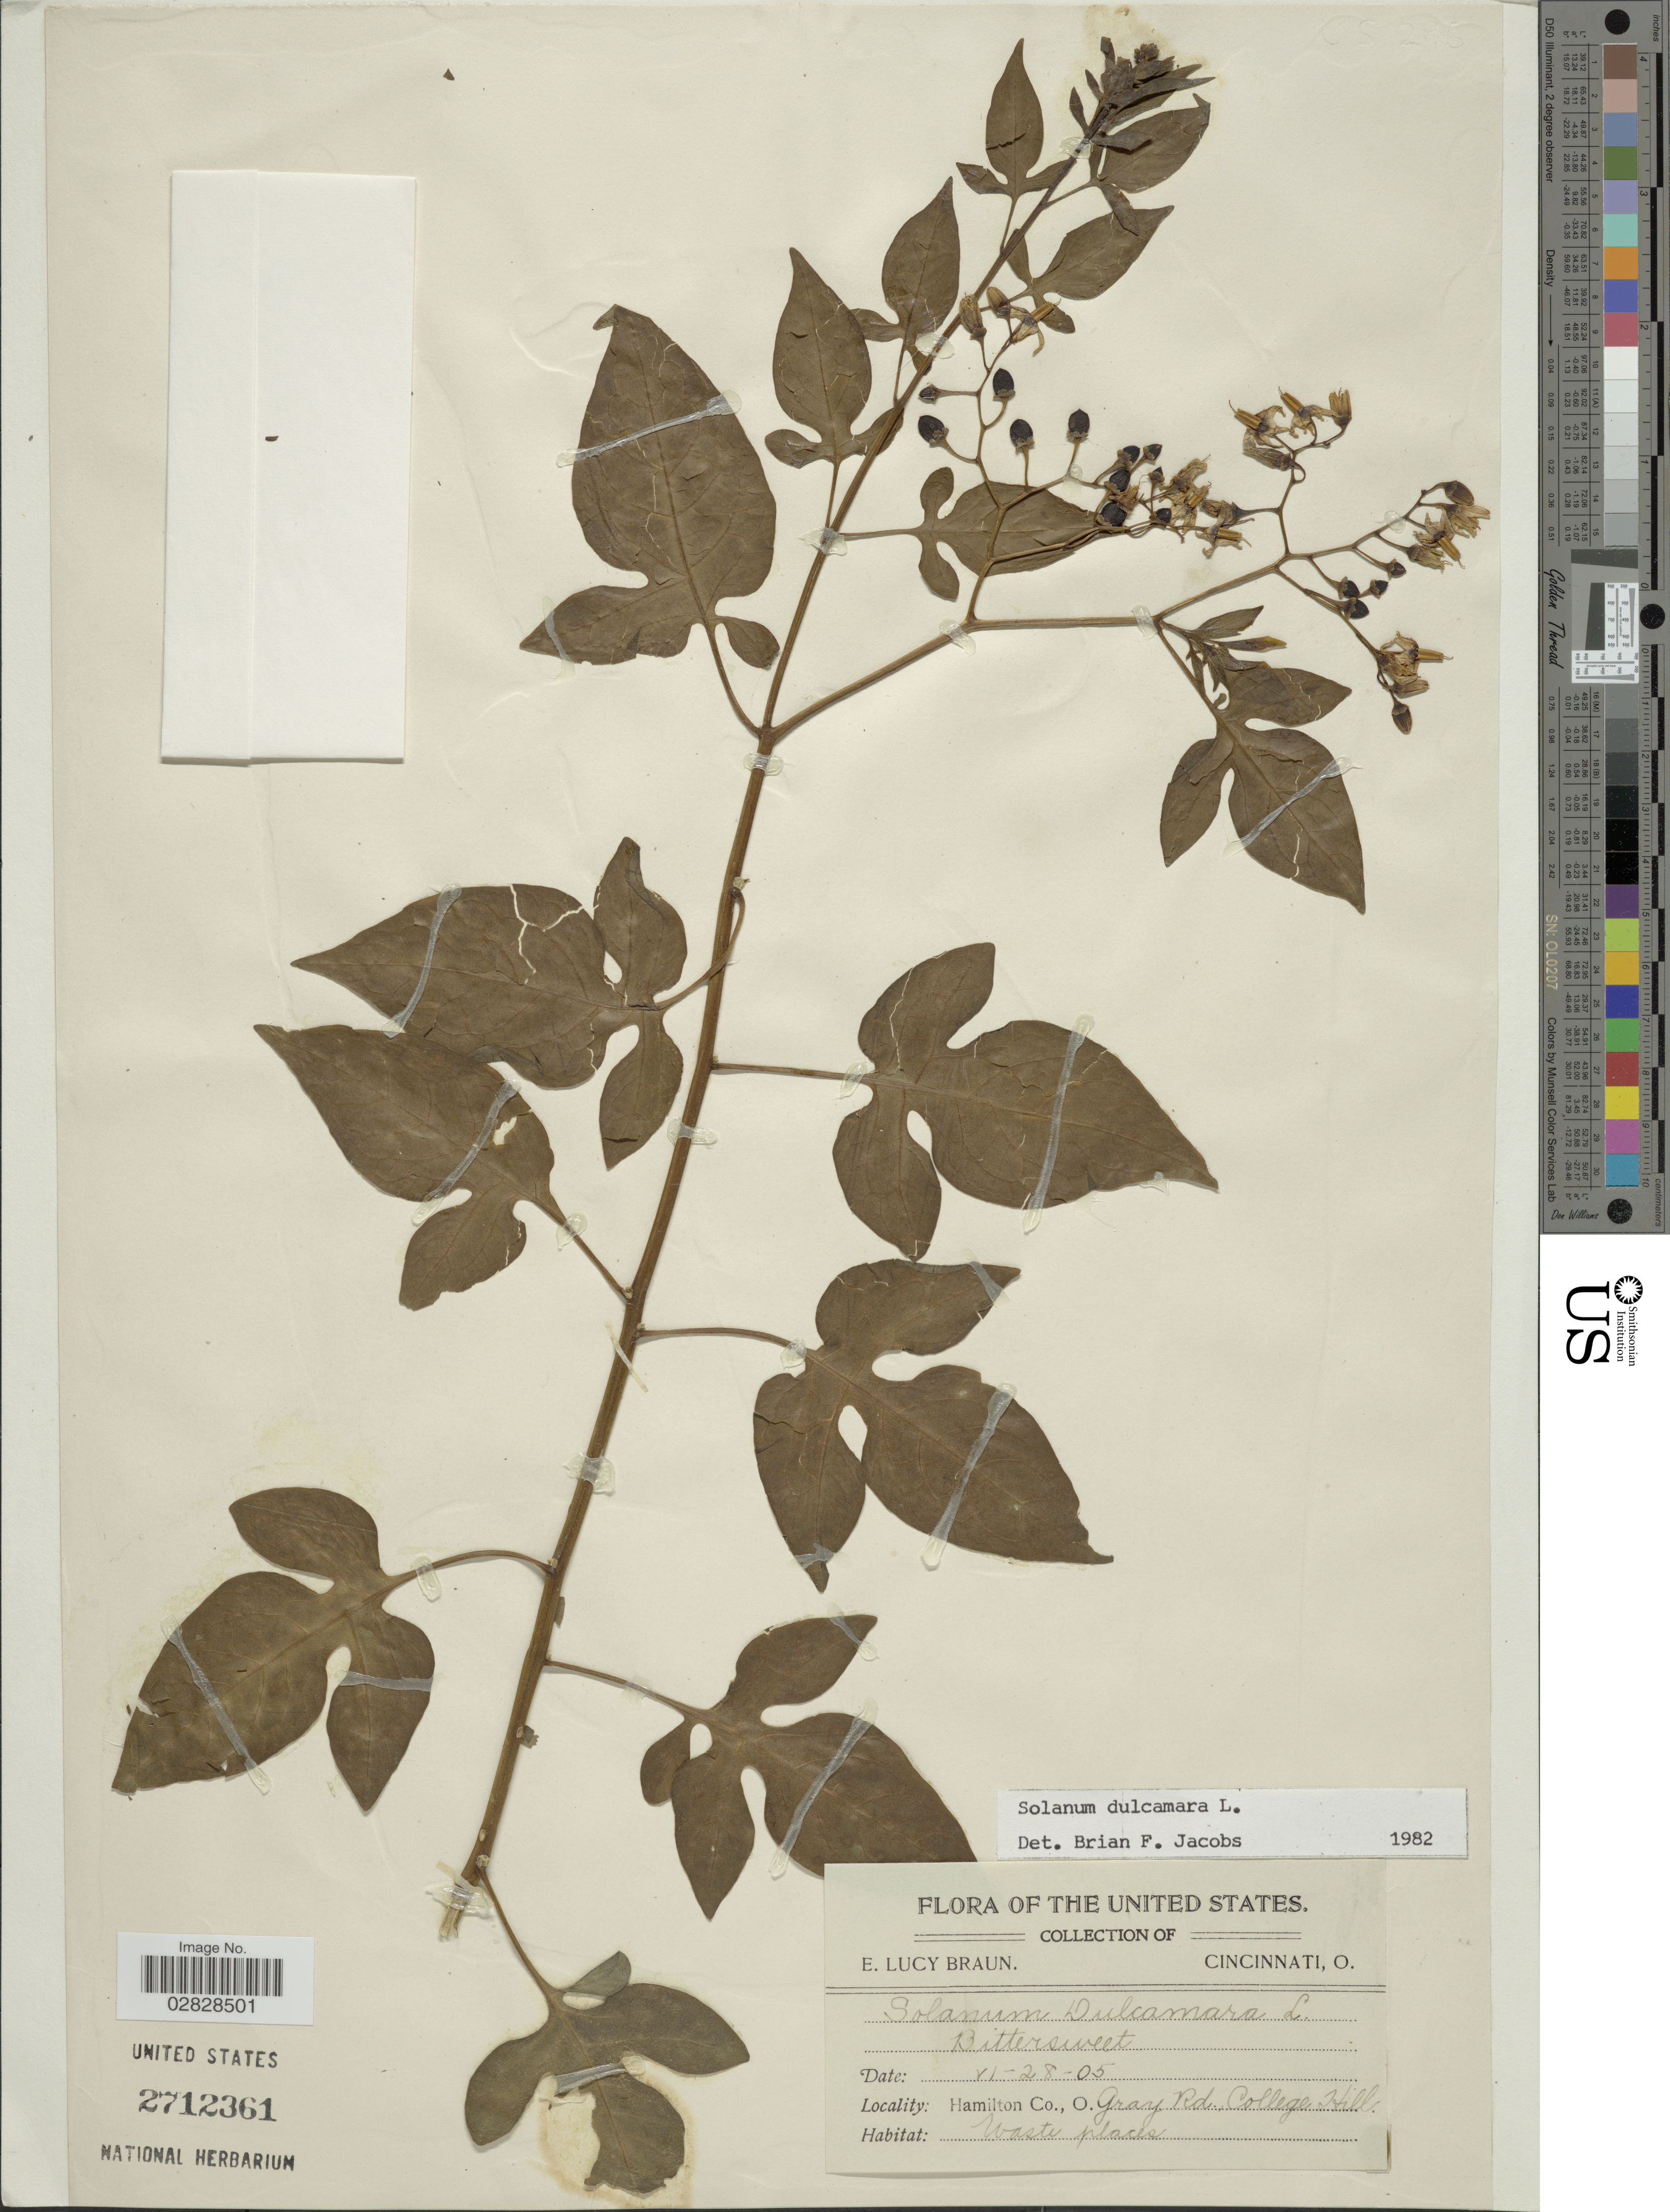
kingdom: Plantae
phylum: Tracheophyta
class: Magnoliopsida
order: Solanales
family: Solanaceae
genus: Solanum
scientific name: Solanum dulcamara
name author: L.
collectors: E. L. Braun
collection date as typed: Transcribed d/m/y: 28/6/5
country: United States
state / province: Ohio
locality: Hamilton Co. Gray Rd, College Hill.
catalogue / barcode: US 2712361